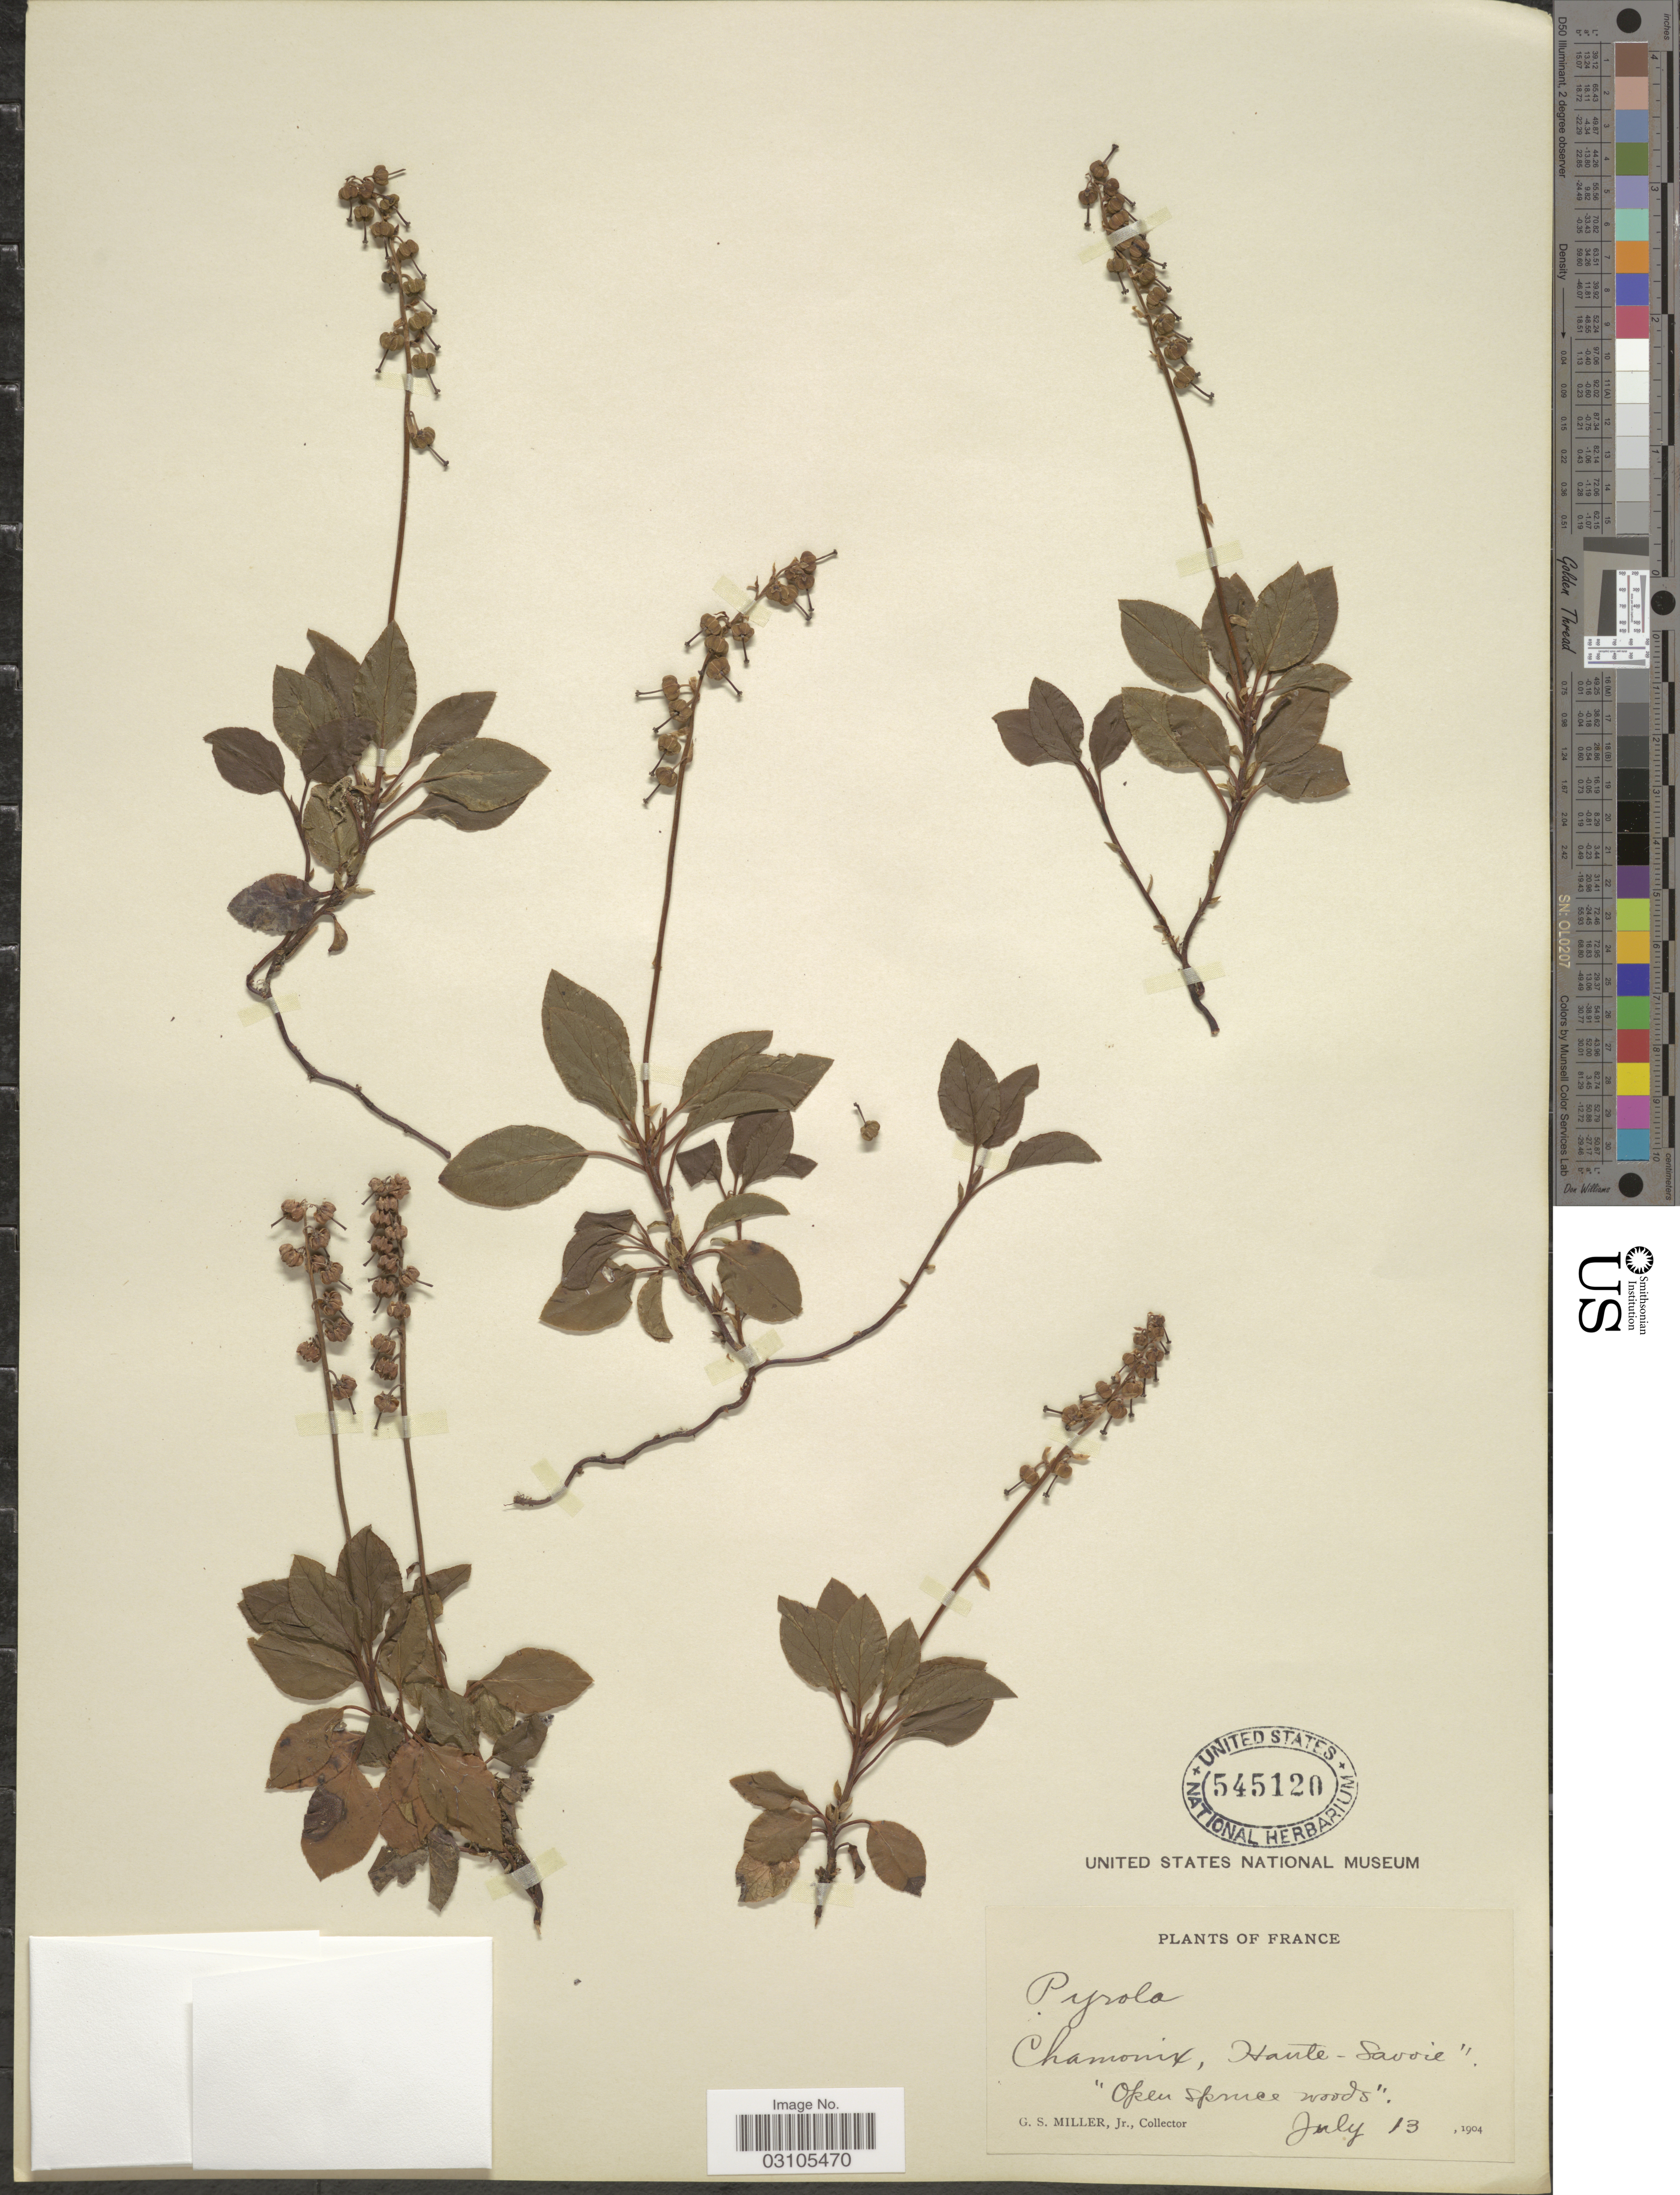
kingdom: Plantae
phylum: Tracheophyta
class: Magnoliopsida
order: Ericales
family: Ericaceae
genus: Orthilia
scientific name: Orthilia secunda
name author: (L.) House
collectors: G. S. Miller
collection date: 1904-07-13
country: France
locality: Chamonix, Haute-Savoie' .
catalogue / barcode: US 545120